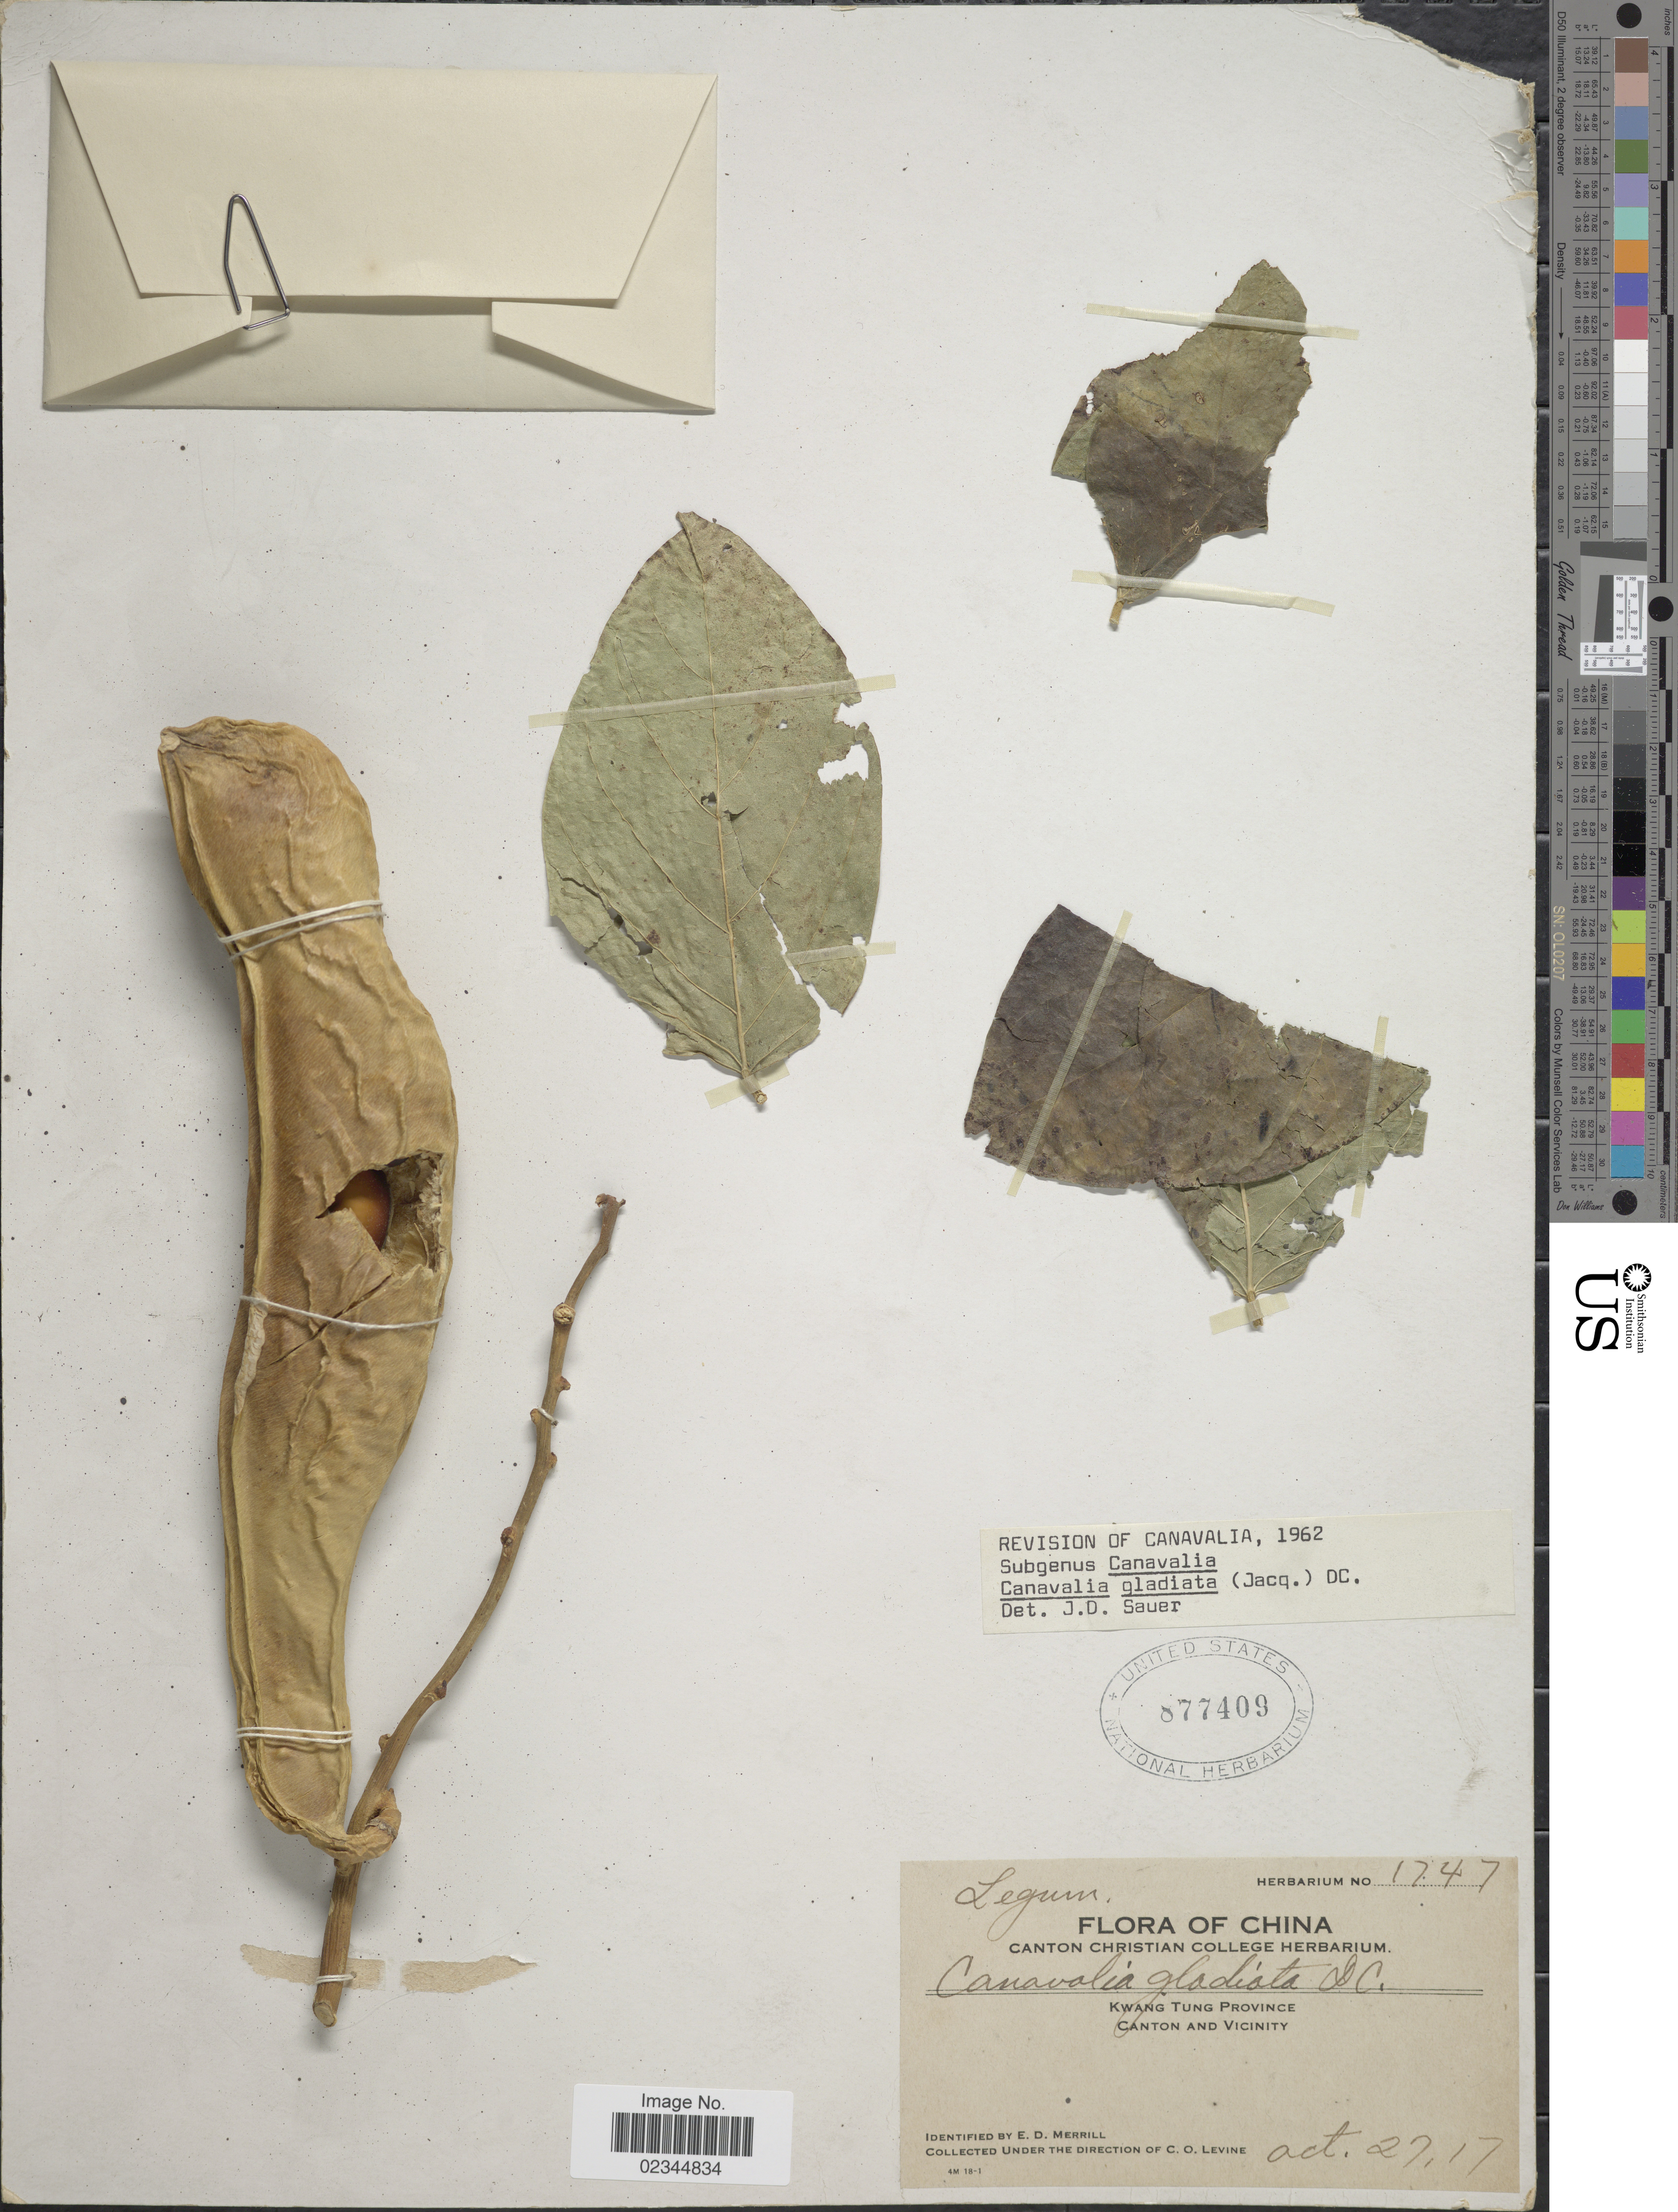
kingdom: Plantae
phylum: Tracheophyta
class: Magnoliopsida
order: Fabales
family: Fabaceae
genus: Canavalia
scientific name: Canavalia gladiata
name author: (Jacq.) DC.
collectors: C. O. Levine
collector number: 1747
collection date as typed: Transcribed d/m/y: 27/10/17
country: China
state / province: Guangdong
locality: Kwang Tung Province, Canton and Vicinity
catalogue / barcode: US 877409